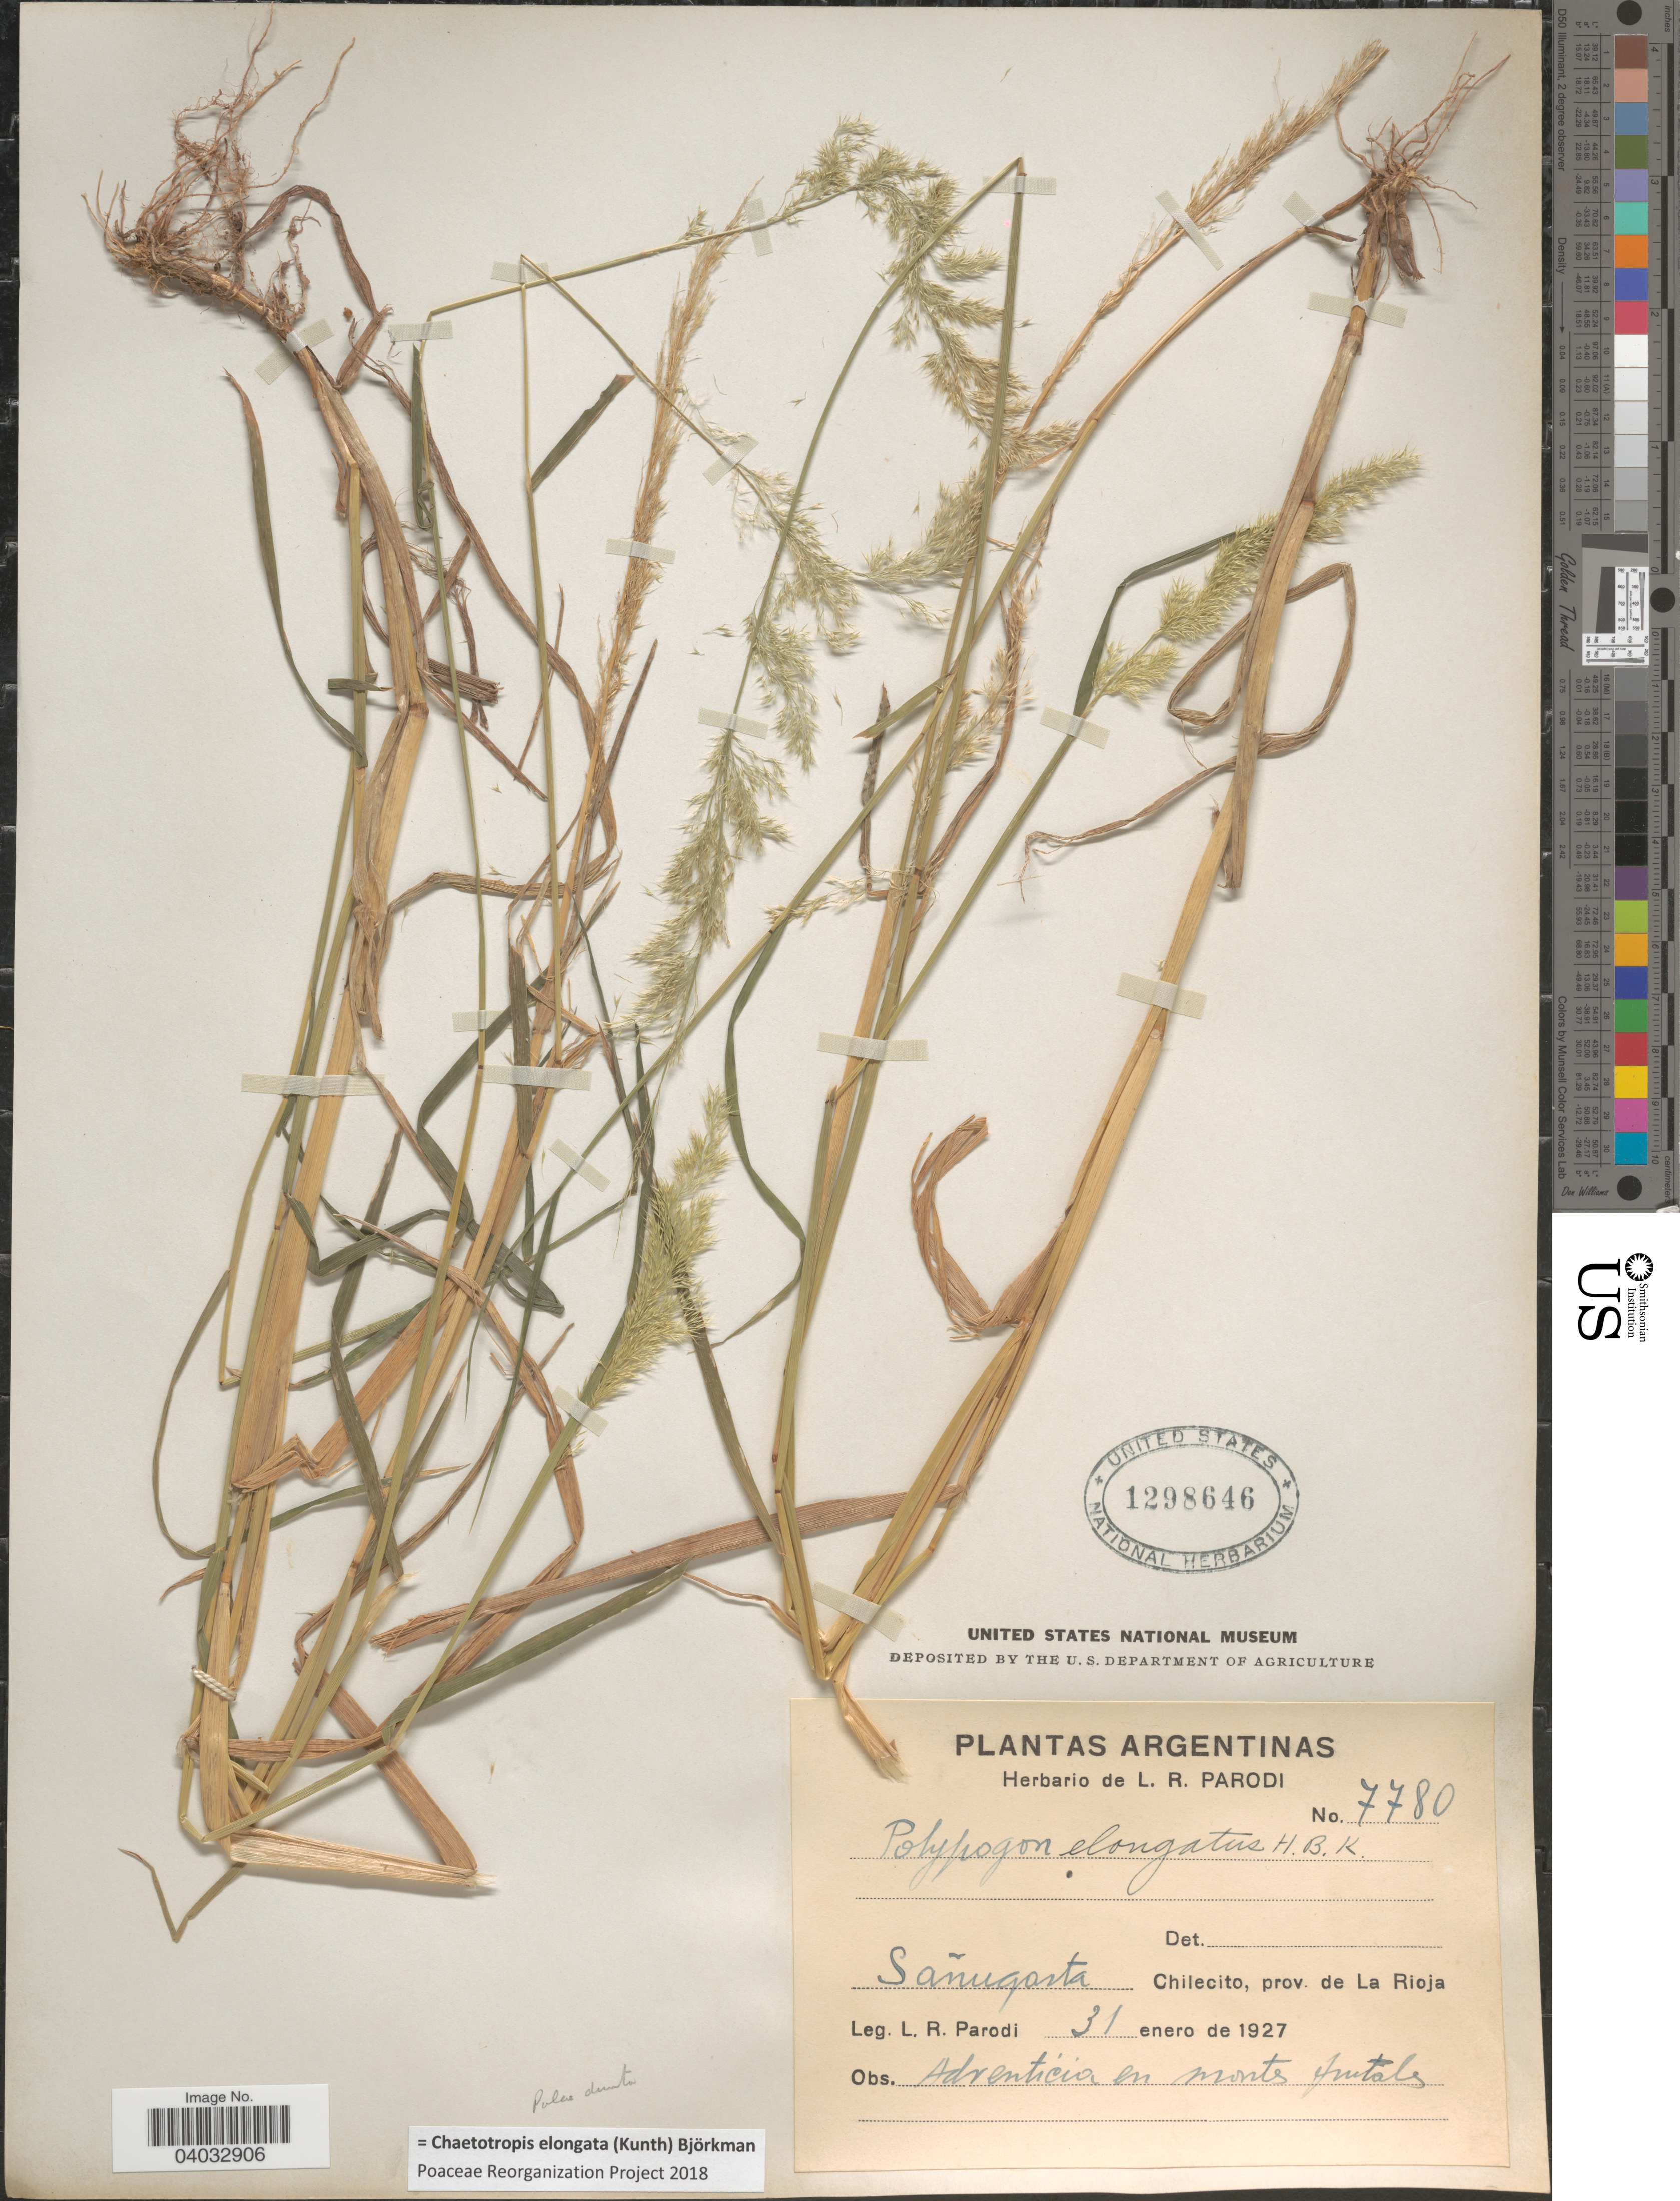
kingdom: Plantae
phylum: Tracheophyta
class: Liliopsida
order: Poales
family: Poaceae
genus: Chaetotropis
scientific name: Chaetotropis elongata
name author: (Kunth) Björkman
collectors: L. R. Parodi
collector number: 7780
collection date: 1927-01-31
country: Argentina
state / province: La Rioja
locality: Sañugosta Chilecito.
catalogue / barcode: US 1298646